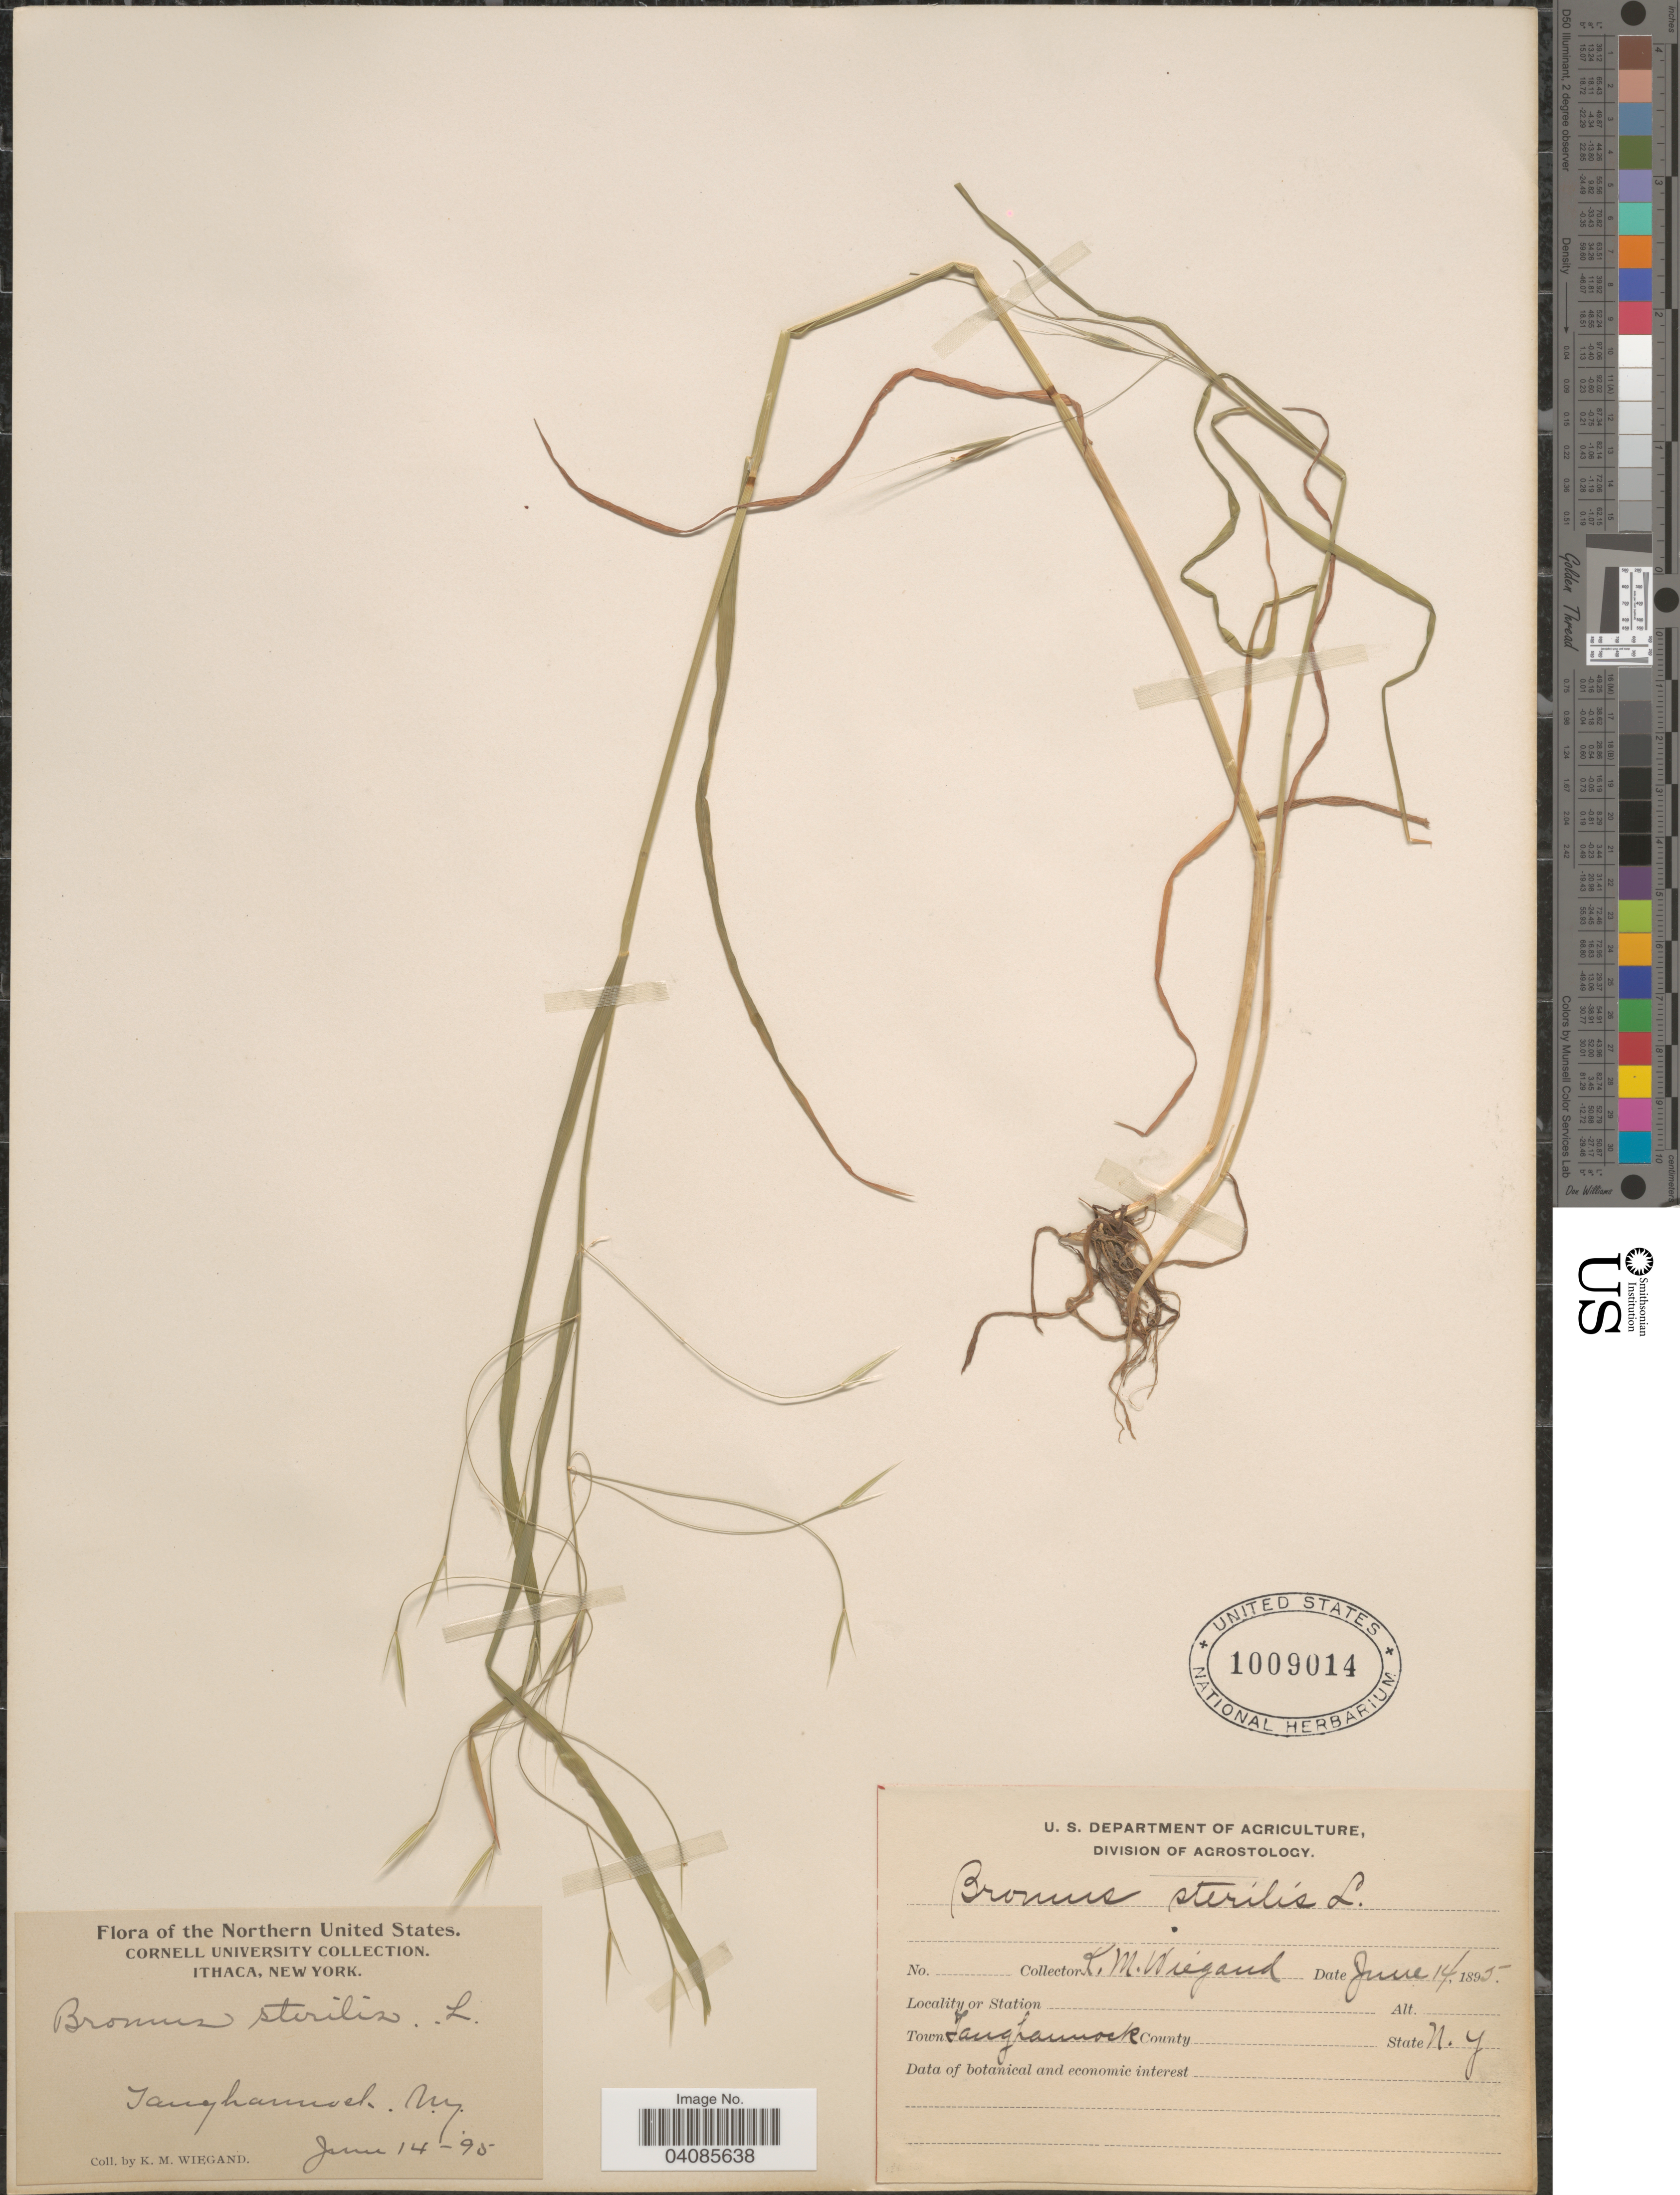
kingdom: Plantae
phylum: Tracheophyta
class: Liliopsida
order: Poales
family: Poaceae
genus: Bromus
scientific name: Bromus sterilis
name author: L.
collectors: K. M. Wiegand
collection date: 1895-06-14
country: United States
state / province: New York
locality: The Northern United States. Town Taughannock.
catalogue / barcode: US 1009014